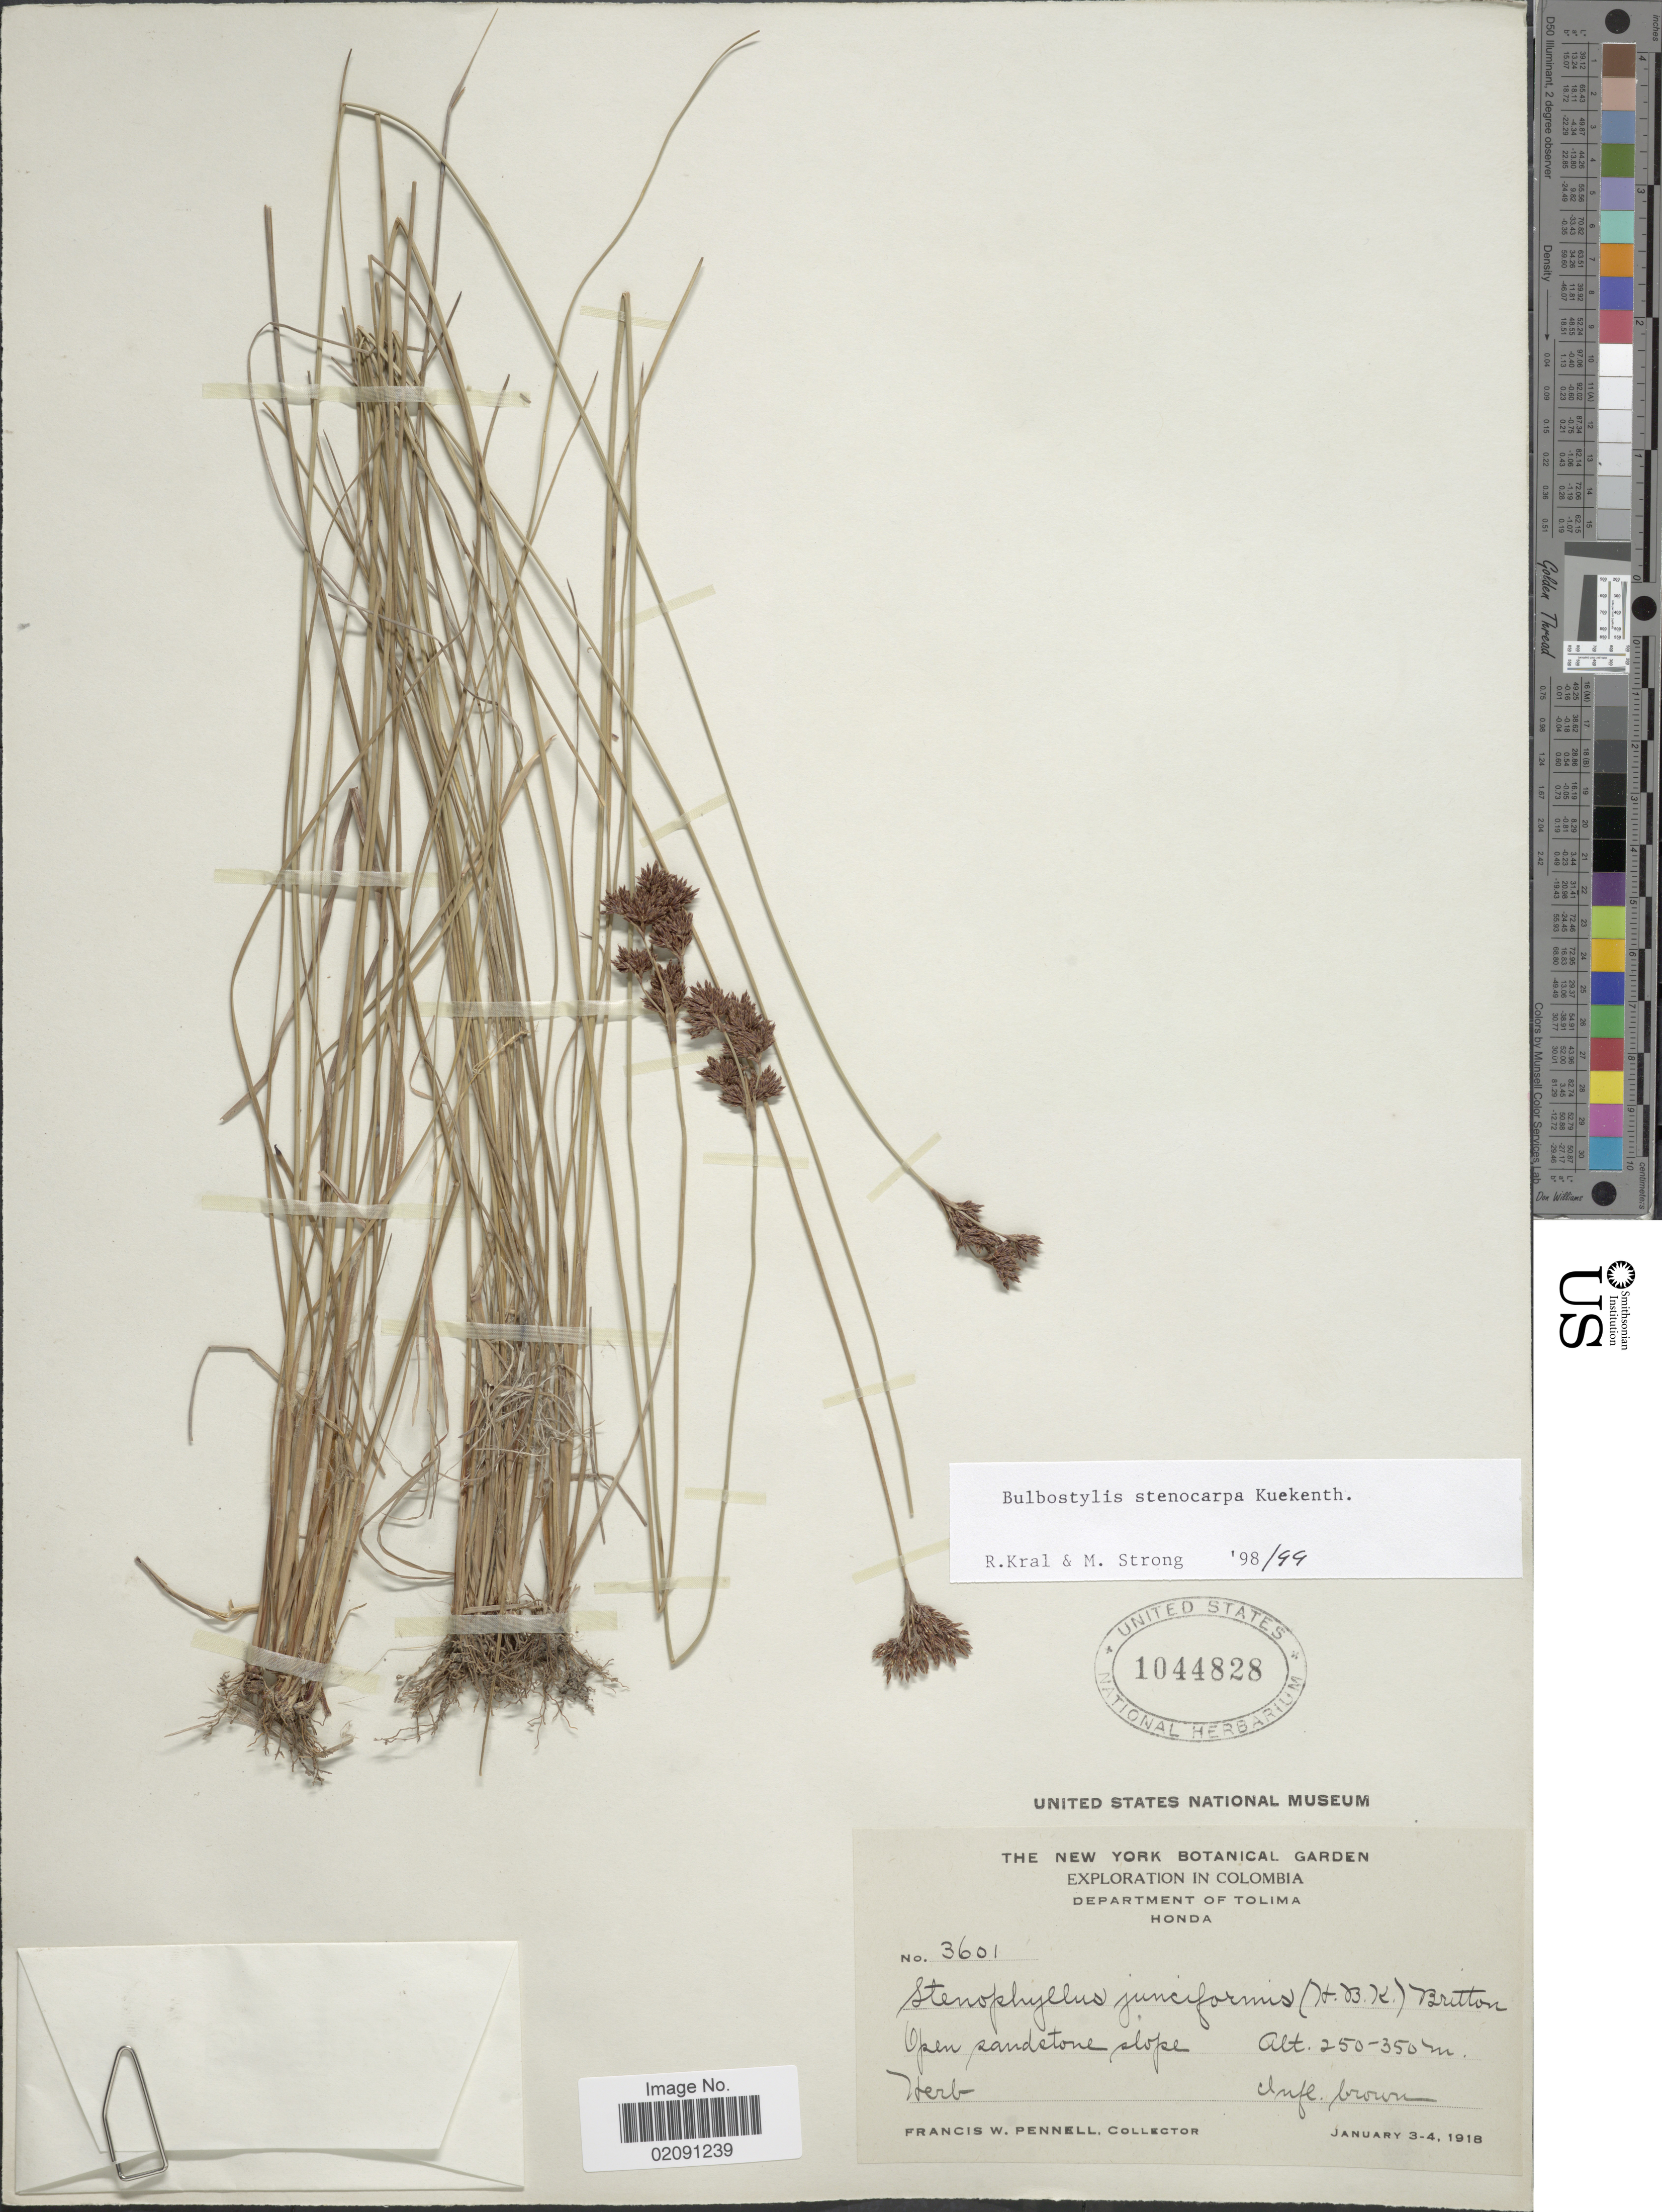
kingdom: Plantae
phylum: Tracheophyta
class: Liliopsida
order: Poales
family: Cyperaceae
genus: Bulbostylis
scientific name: Bulbostylis stenocarpa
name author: Kük.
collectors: F. W. Pennell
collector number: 3601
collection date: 1918-01-03/1918-01-04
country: Colombia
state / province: Tolima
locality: Honda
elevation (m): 250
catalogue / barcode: US 1044828